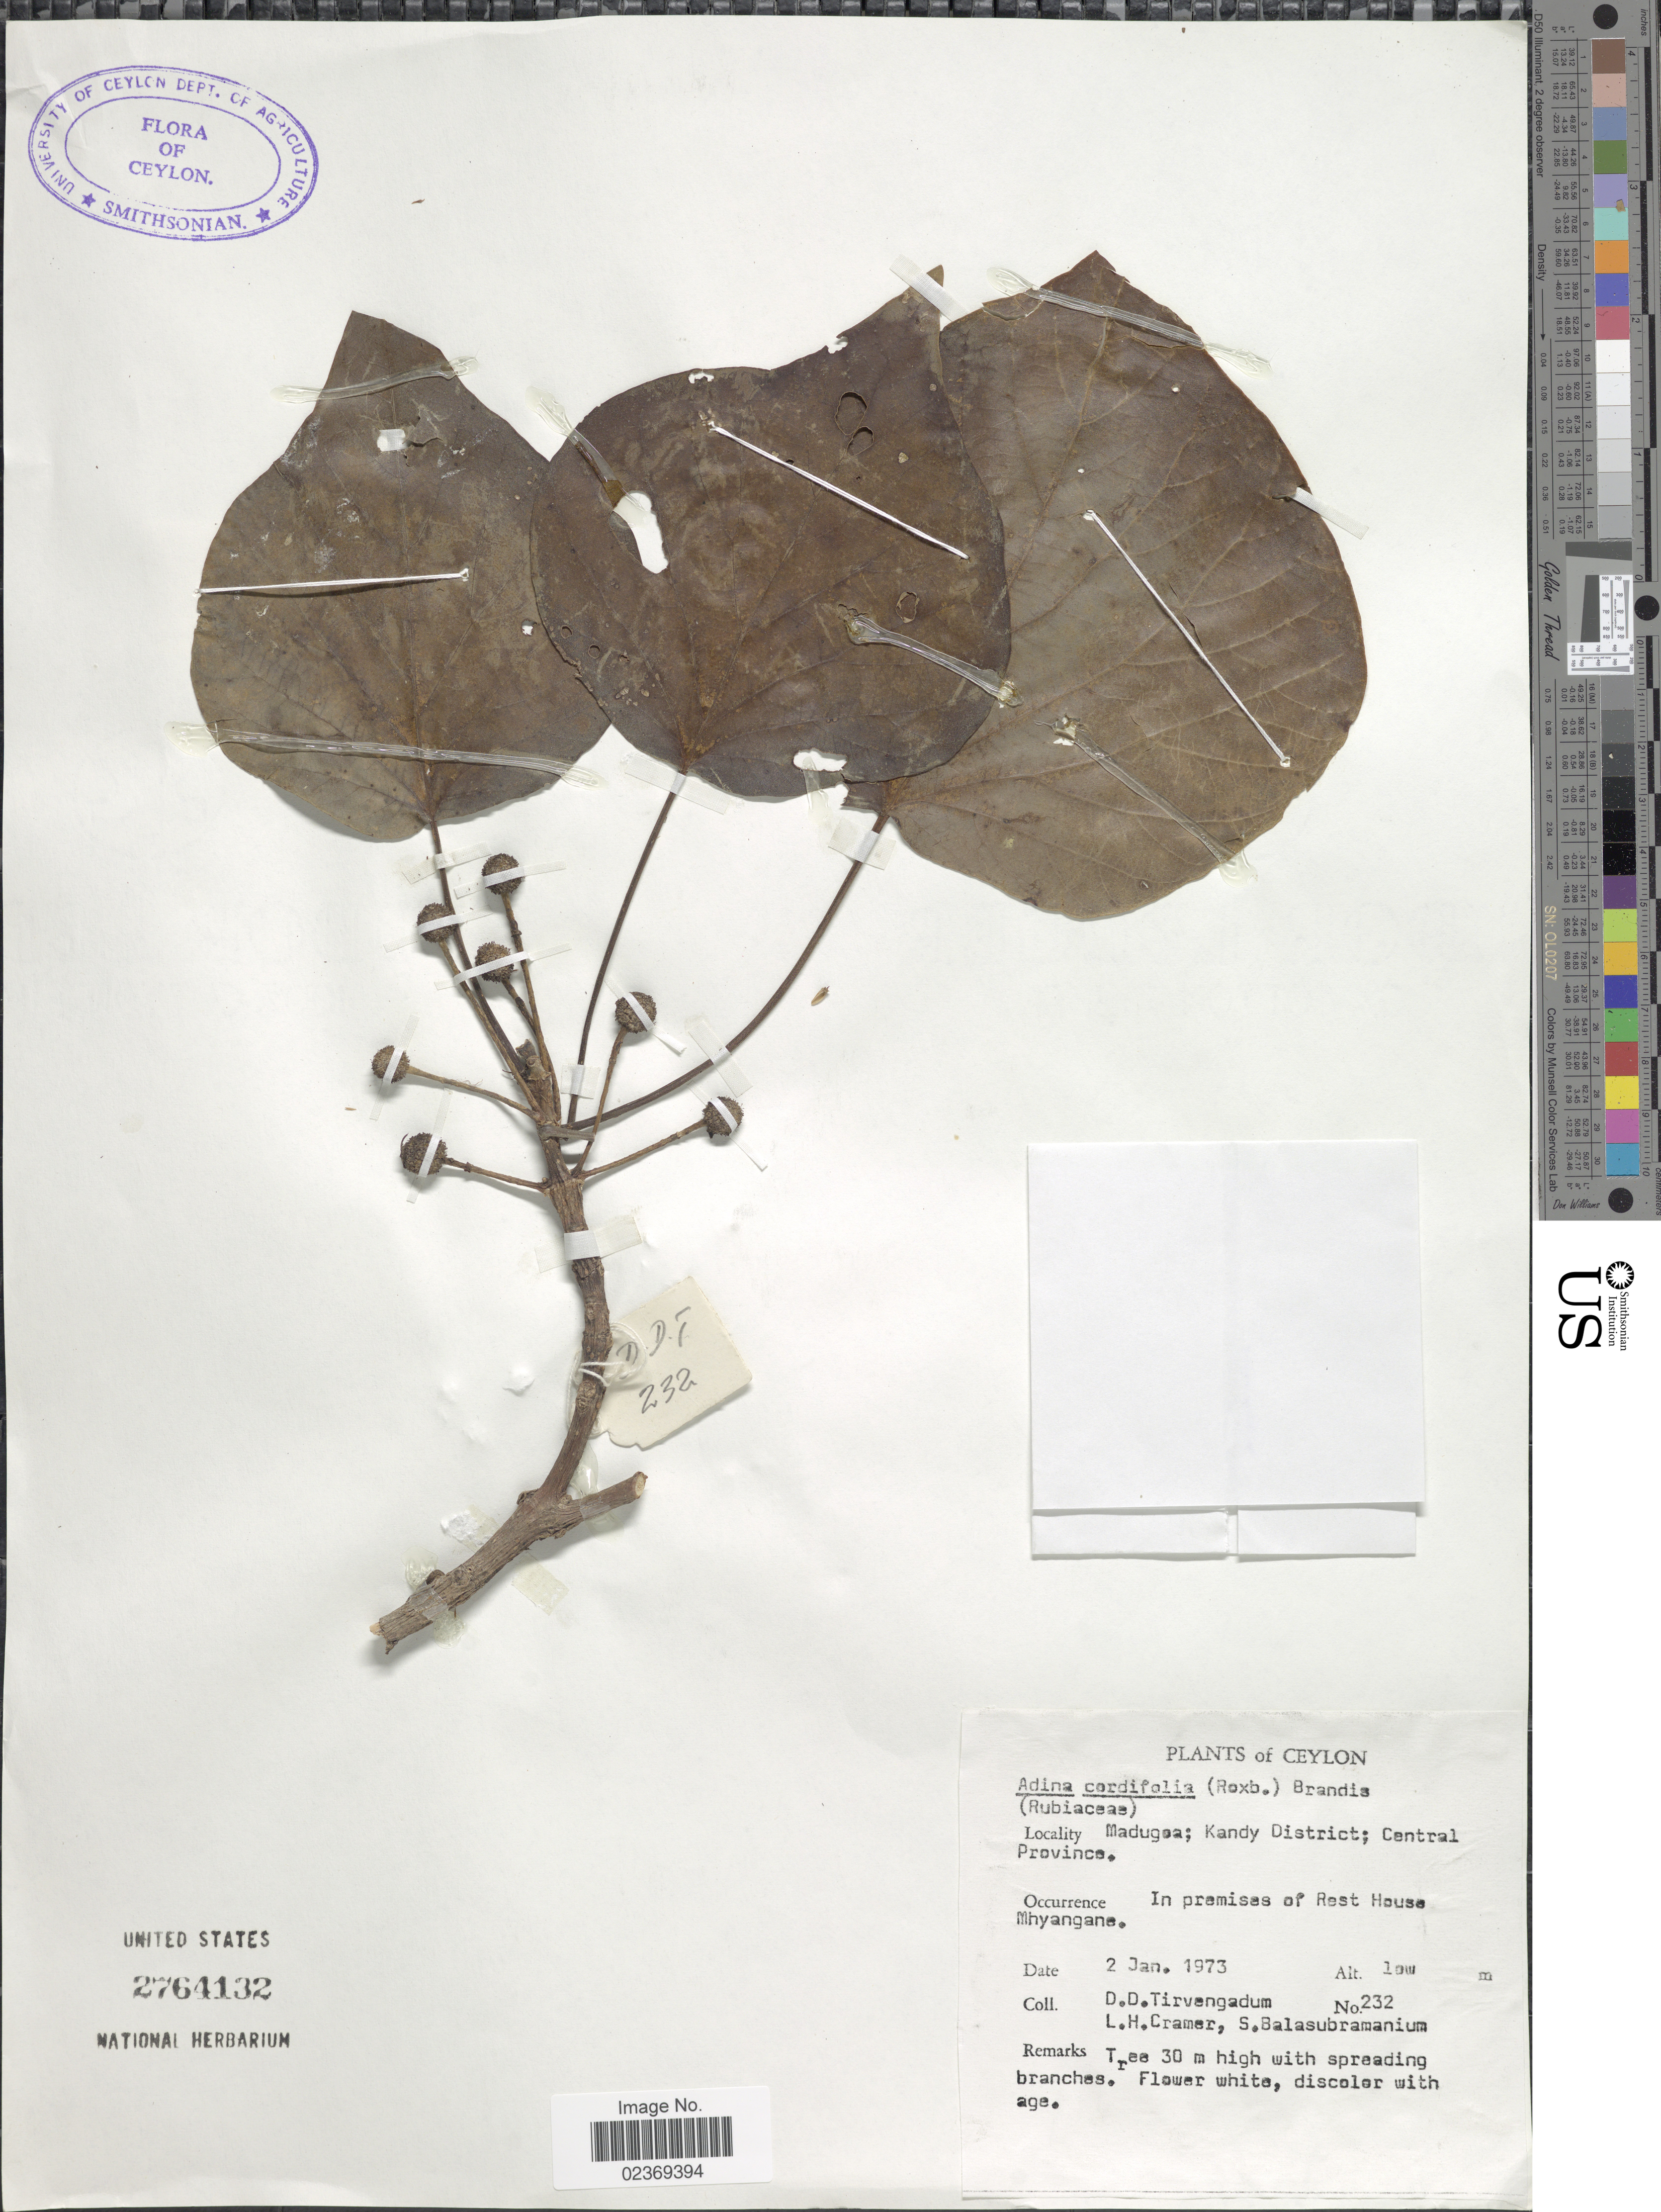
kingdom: Plantae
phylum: Tracheophyta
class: Magnoliopsida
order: Gentianales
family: Rubiaceae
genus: Adina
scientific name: Adina cordifolia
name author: (Roxb.) Hook. f. & Benth.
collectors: D. Tirvengadum, L. H. Cramer & S. Balasubramanium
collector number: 232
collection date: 1973-01-02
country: Sri Lanka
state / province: Central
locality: Ceylon, Madugoa; Kandy District; in premises of Rest House Mhyangane.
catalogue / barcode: US 2764132